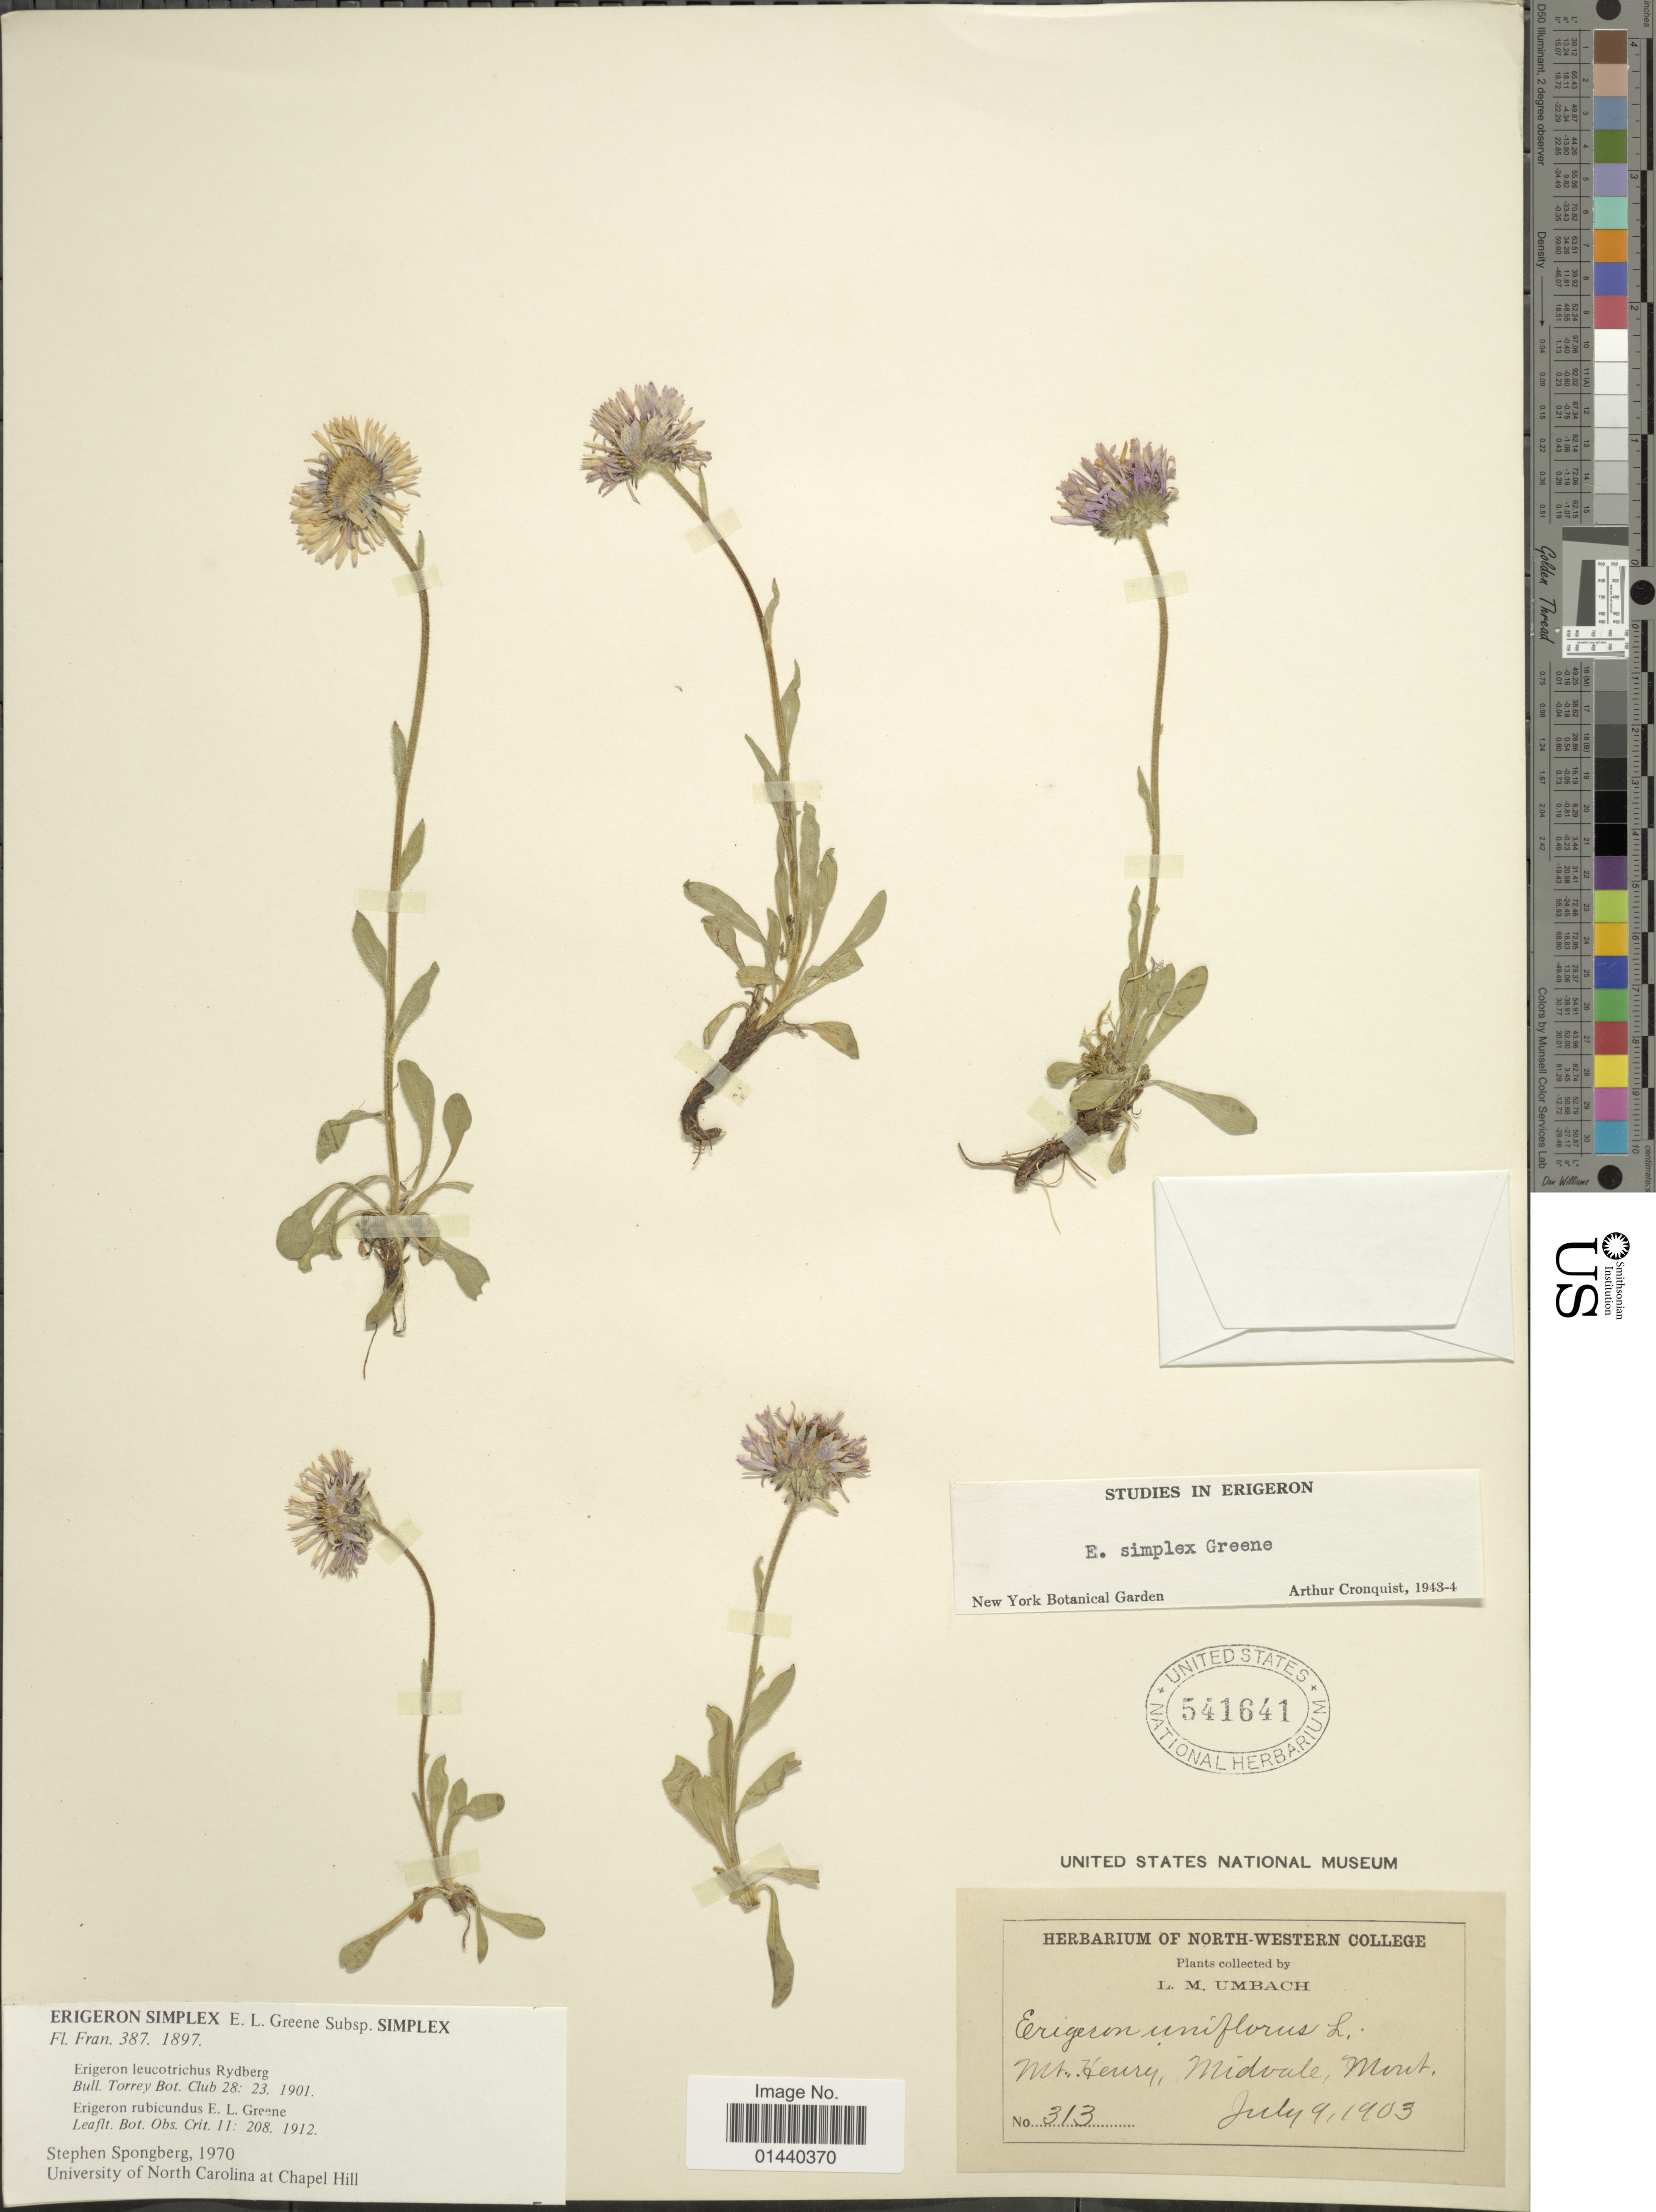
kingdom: Plantae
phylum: Tracheophyta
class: Magnoliopsida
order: Asterales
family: Asteraceae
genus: Erigeron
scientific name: Erigeron simplex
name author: Greene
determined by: Cronquist, A. J.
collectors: L. M. Umbach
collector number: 313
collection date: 1903-07-09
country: United States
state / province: Montana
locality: Mt. Henry, Midvale, Mont.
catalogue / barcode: US 541641